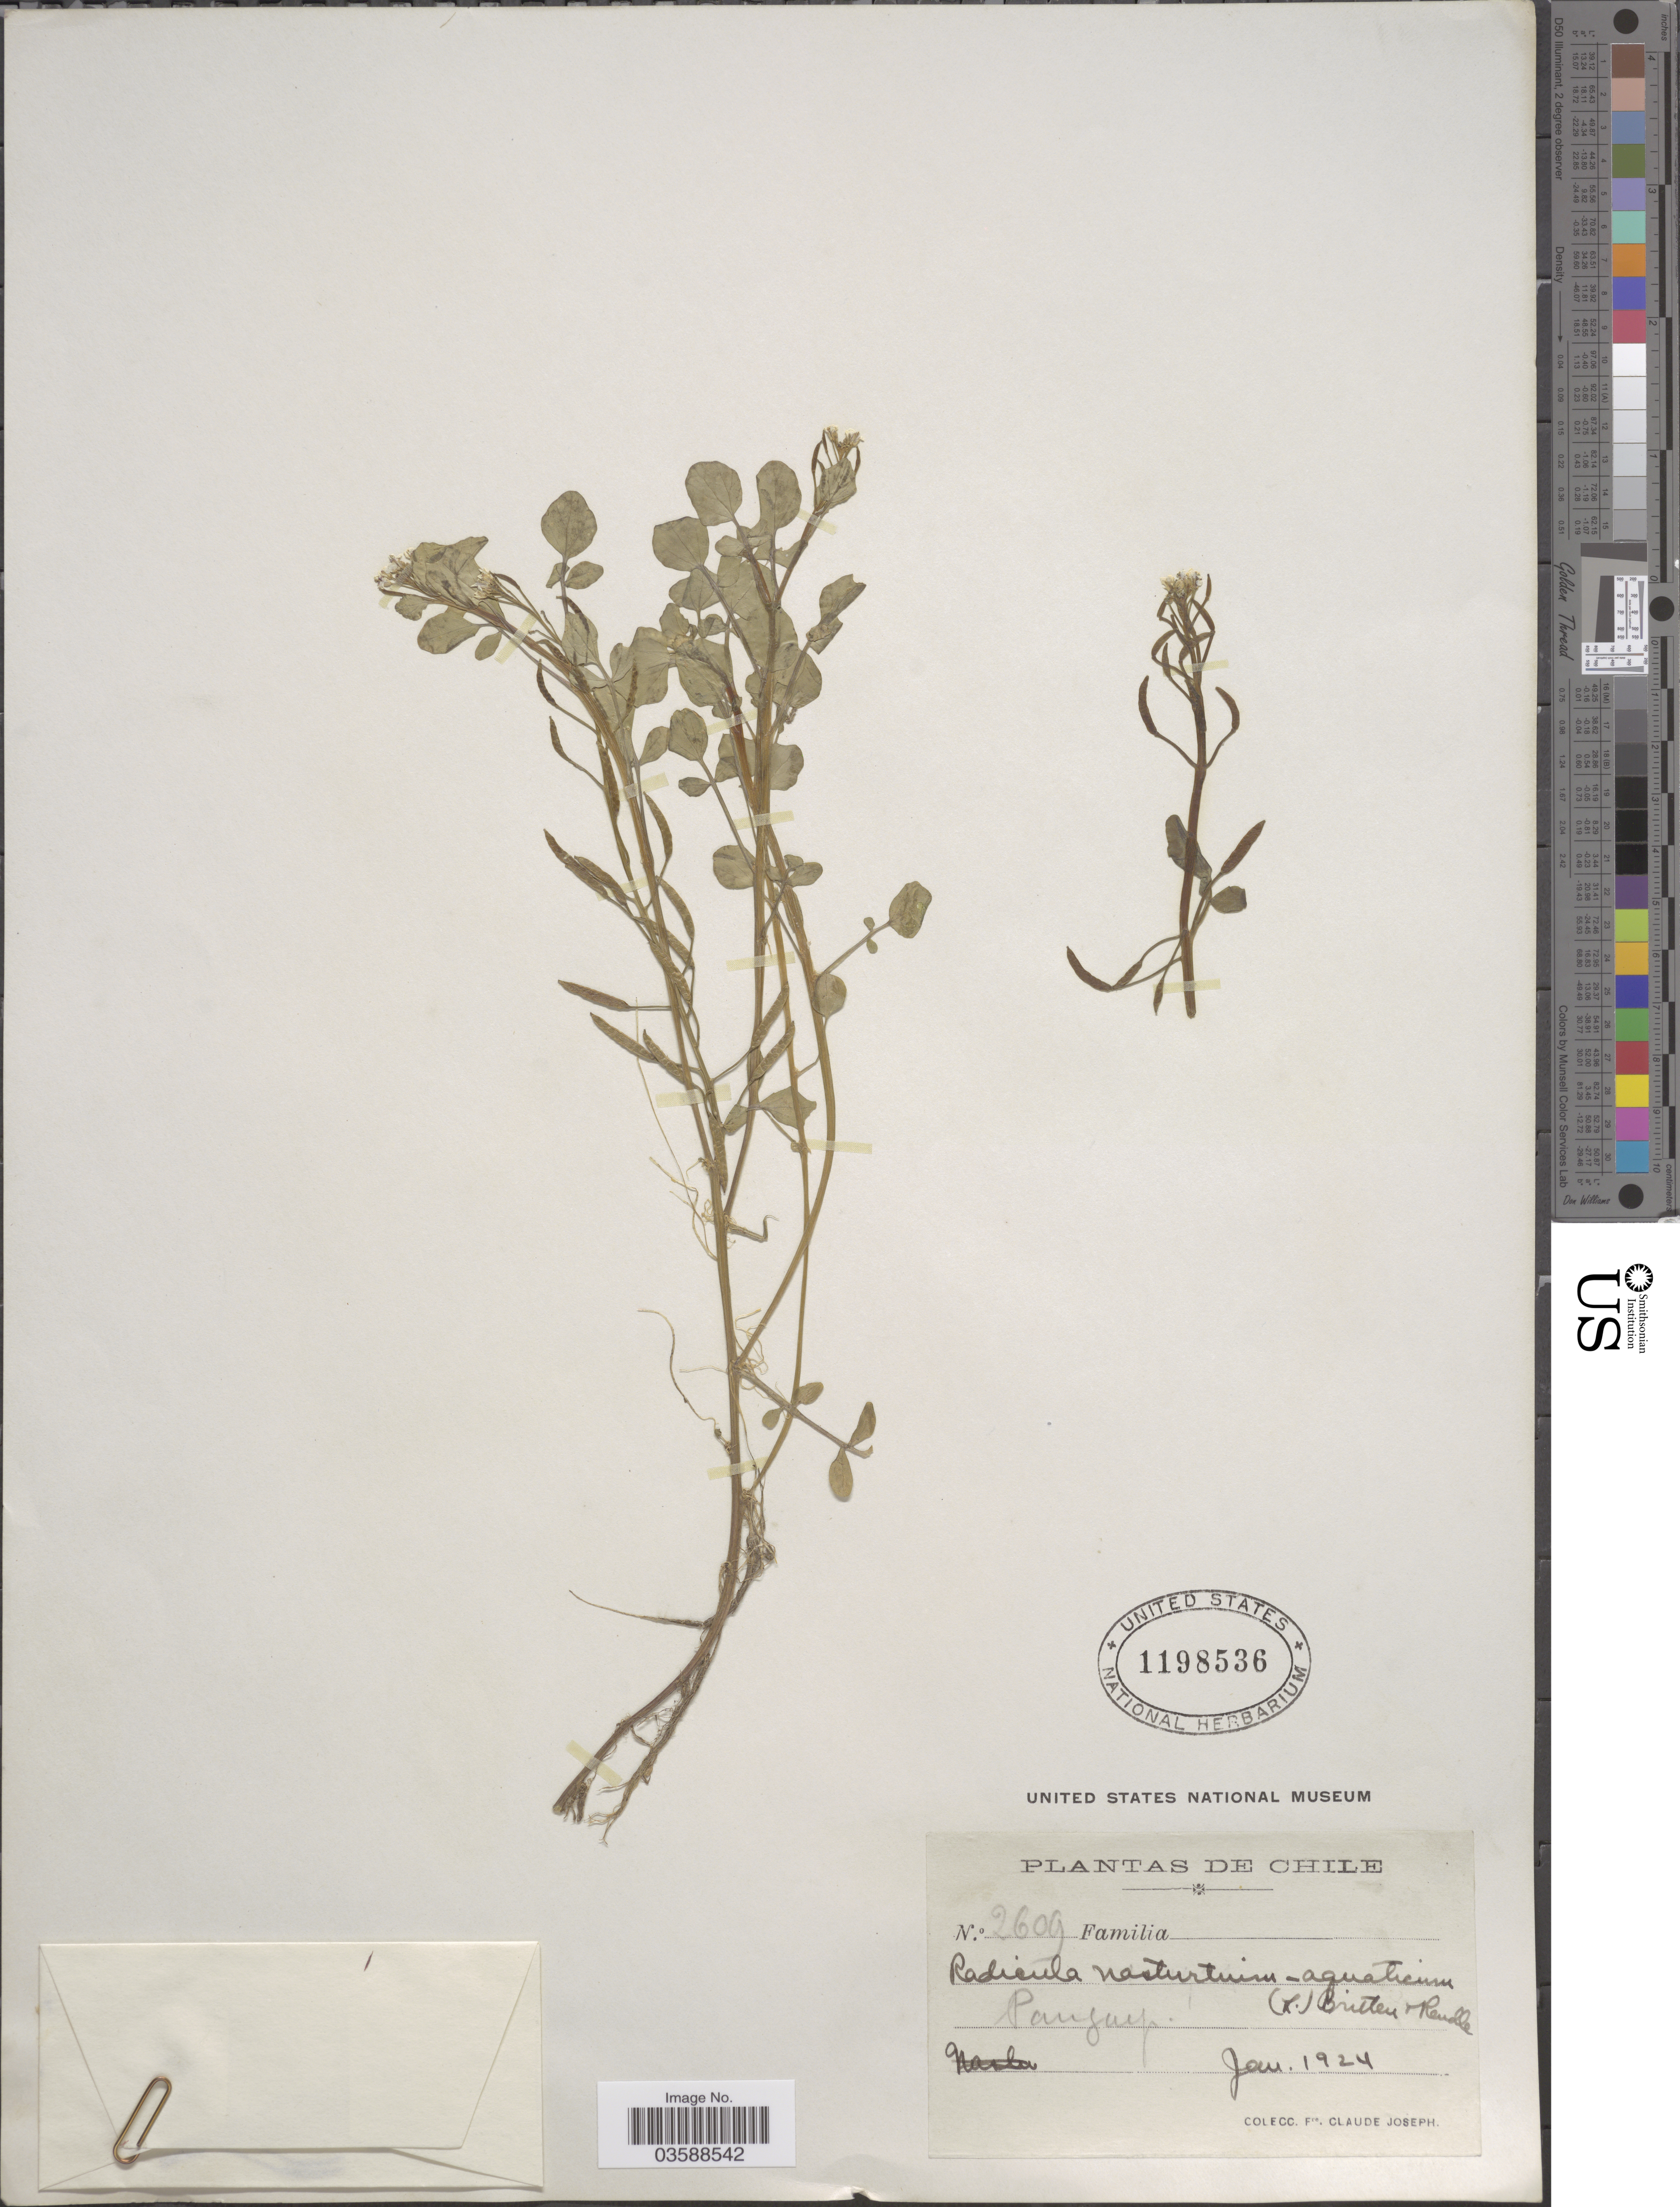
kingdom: Plantae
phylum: Tracheophyta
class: Magnoliopsida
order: Brassicales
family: Brassicaceae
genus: Nasturtium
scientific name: Nasturtium officinale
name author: R. Br.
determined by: Strong, M. T., (US), Smithsonian Institution - National Museum of Natural History (UNITED STATES)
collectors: Bro. Claude-Joseph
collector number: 2609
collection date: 1924-01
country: Chile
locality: Panguip.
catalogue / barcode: US 1198536